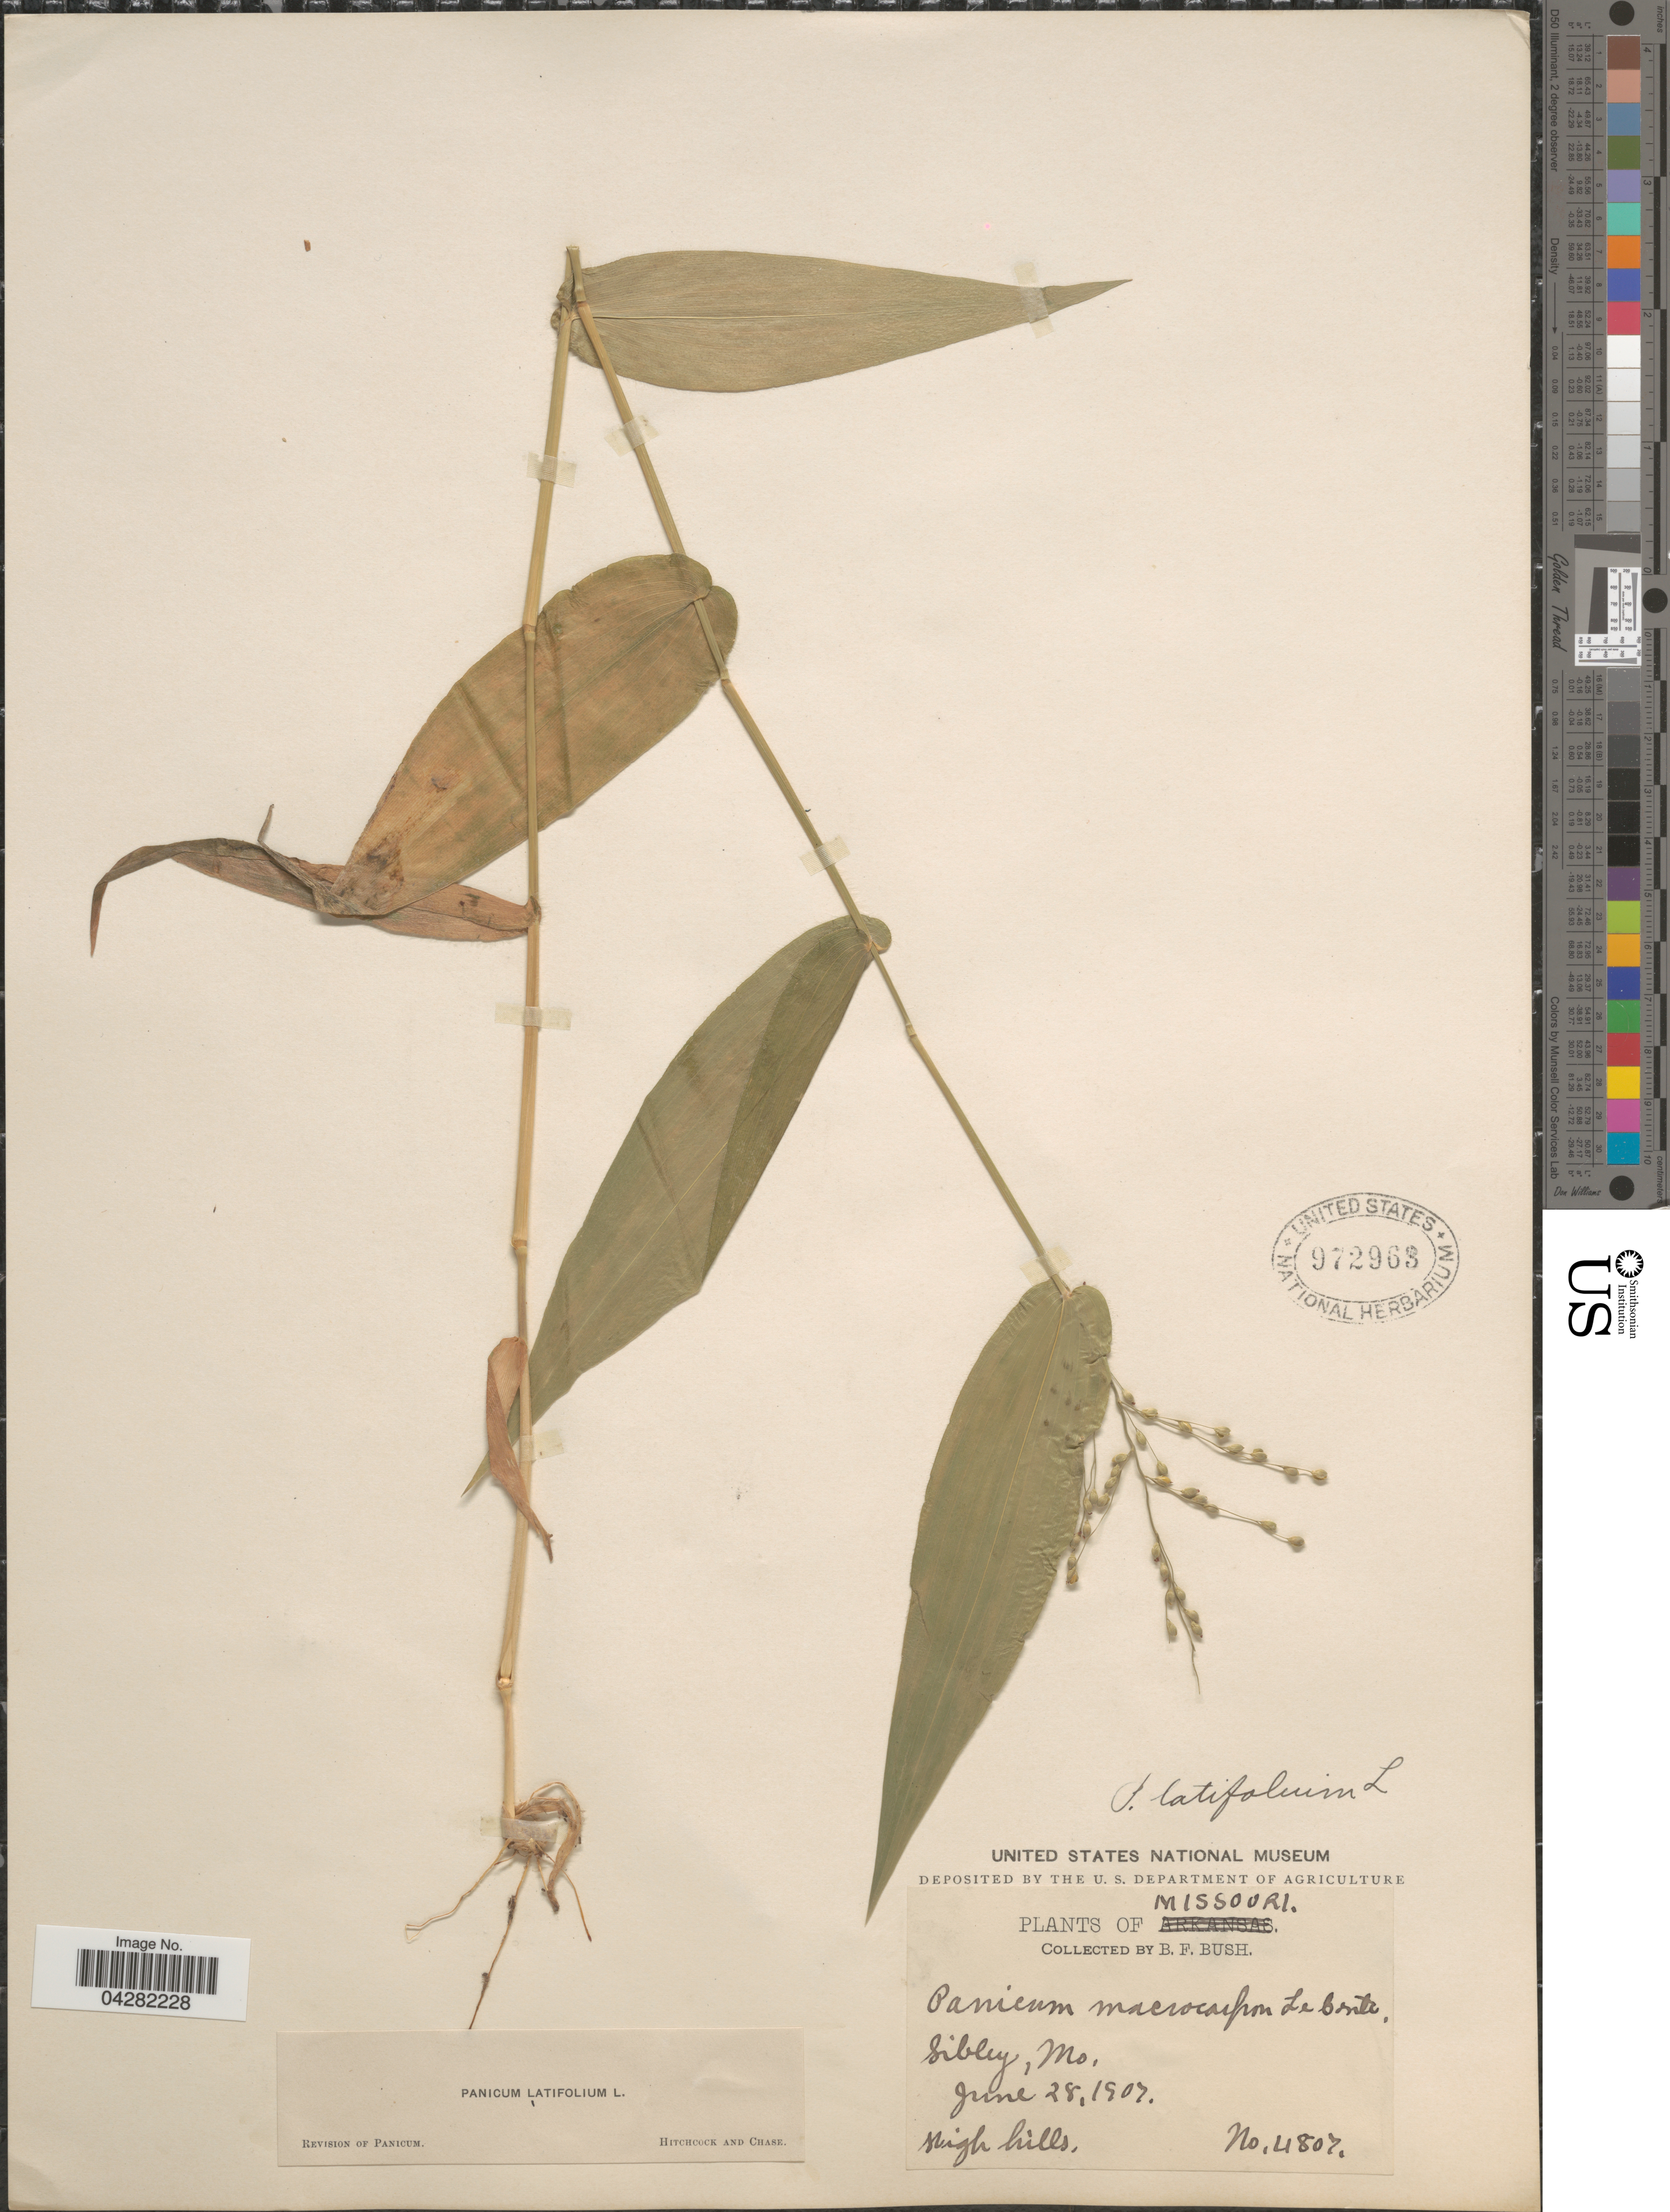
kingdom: Plantae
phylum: Tracheophyta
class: Liliopsida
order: Poales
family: Poaceae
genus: Dichanthelium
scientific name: Dichanthelium laxiflorum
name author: (Lam.) Gould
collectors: B. F. Bush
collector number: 4807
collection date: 1907-06-28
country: United States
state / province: Missouri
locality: Sibley.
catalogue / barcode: US 972963